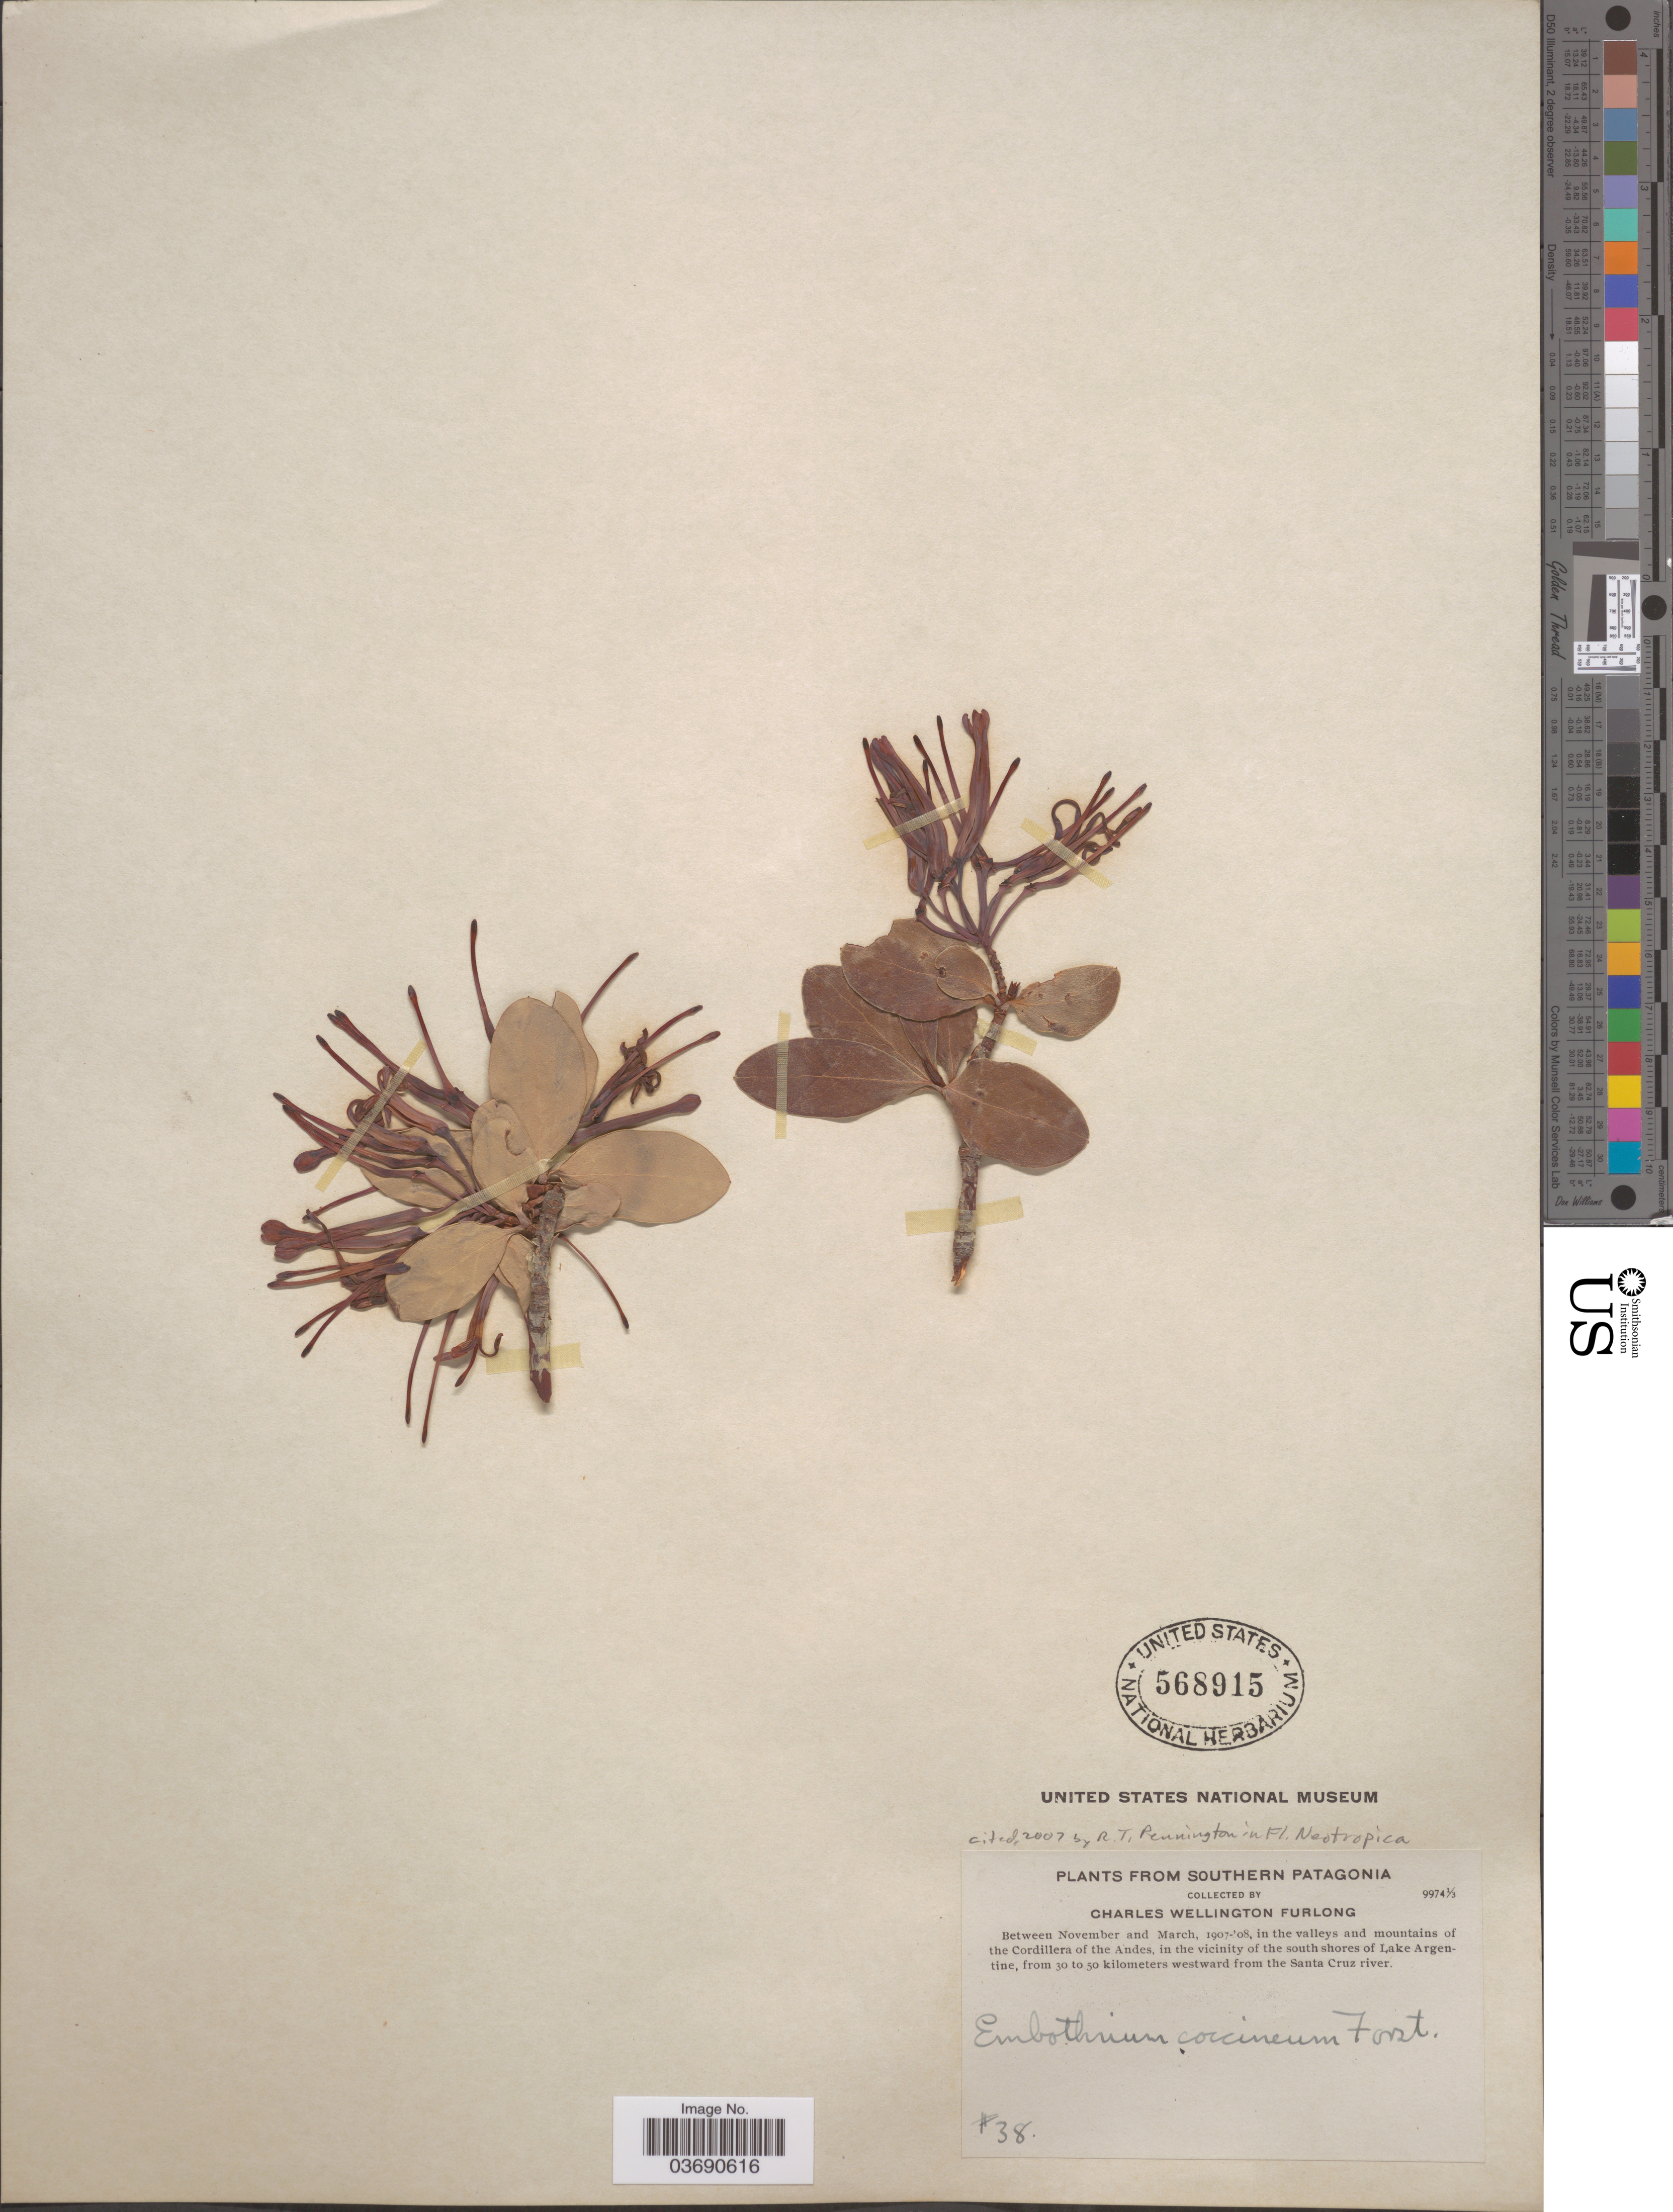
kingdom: Plantae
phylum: Tracheophyta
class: Magnoliopsida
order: Proteales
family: Proteaceae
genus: Embothrium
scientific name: Embothrium coccineum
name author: J.R. Forst. & G. Forst.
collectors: C. Furlong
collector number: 38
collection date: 1907-11/1908-03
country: Argentina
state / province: Santa Cruz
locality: Southern Patagonia. In the valleys and mountains of the Cordillera of the Andes, in the vicinity of the south shores of Lake Argentina, from 30 to 50 kilometers westward from the Santa Cruz river.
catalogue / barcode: US 568915